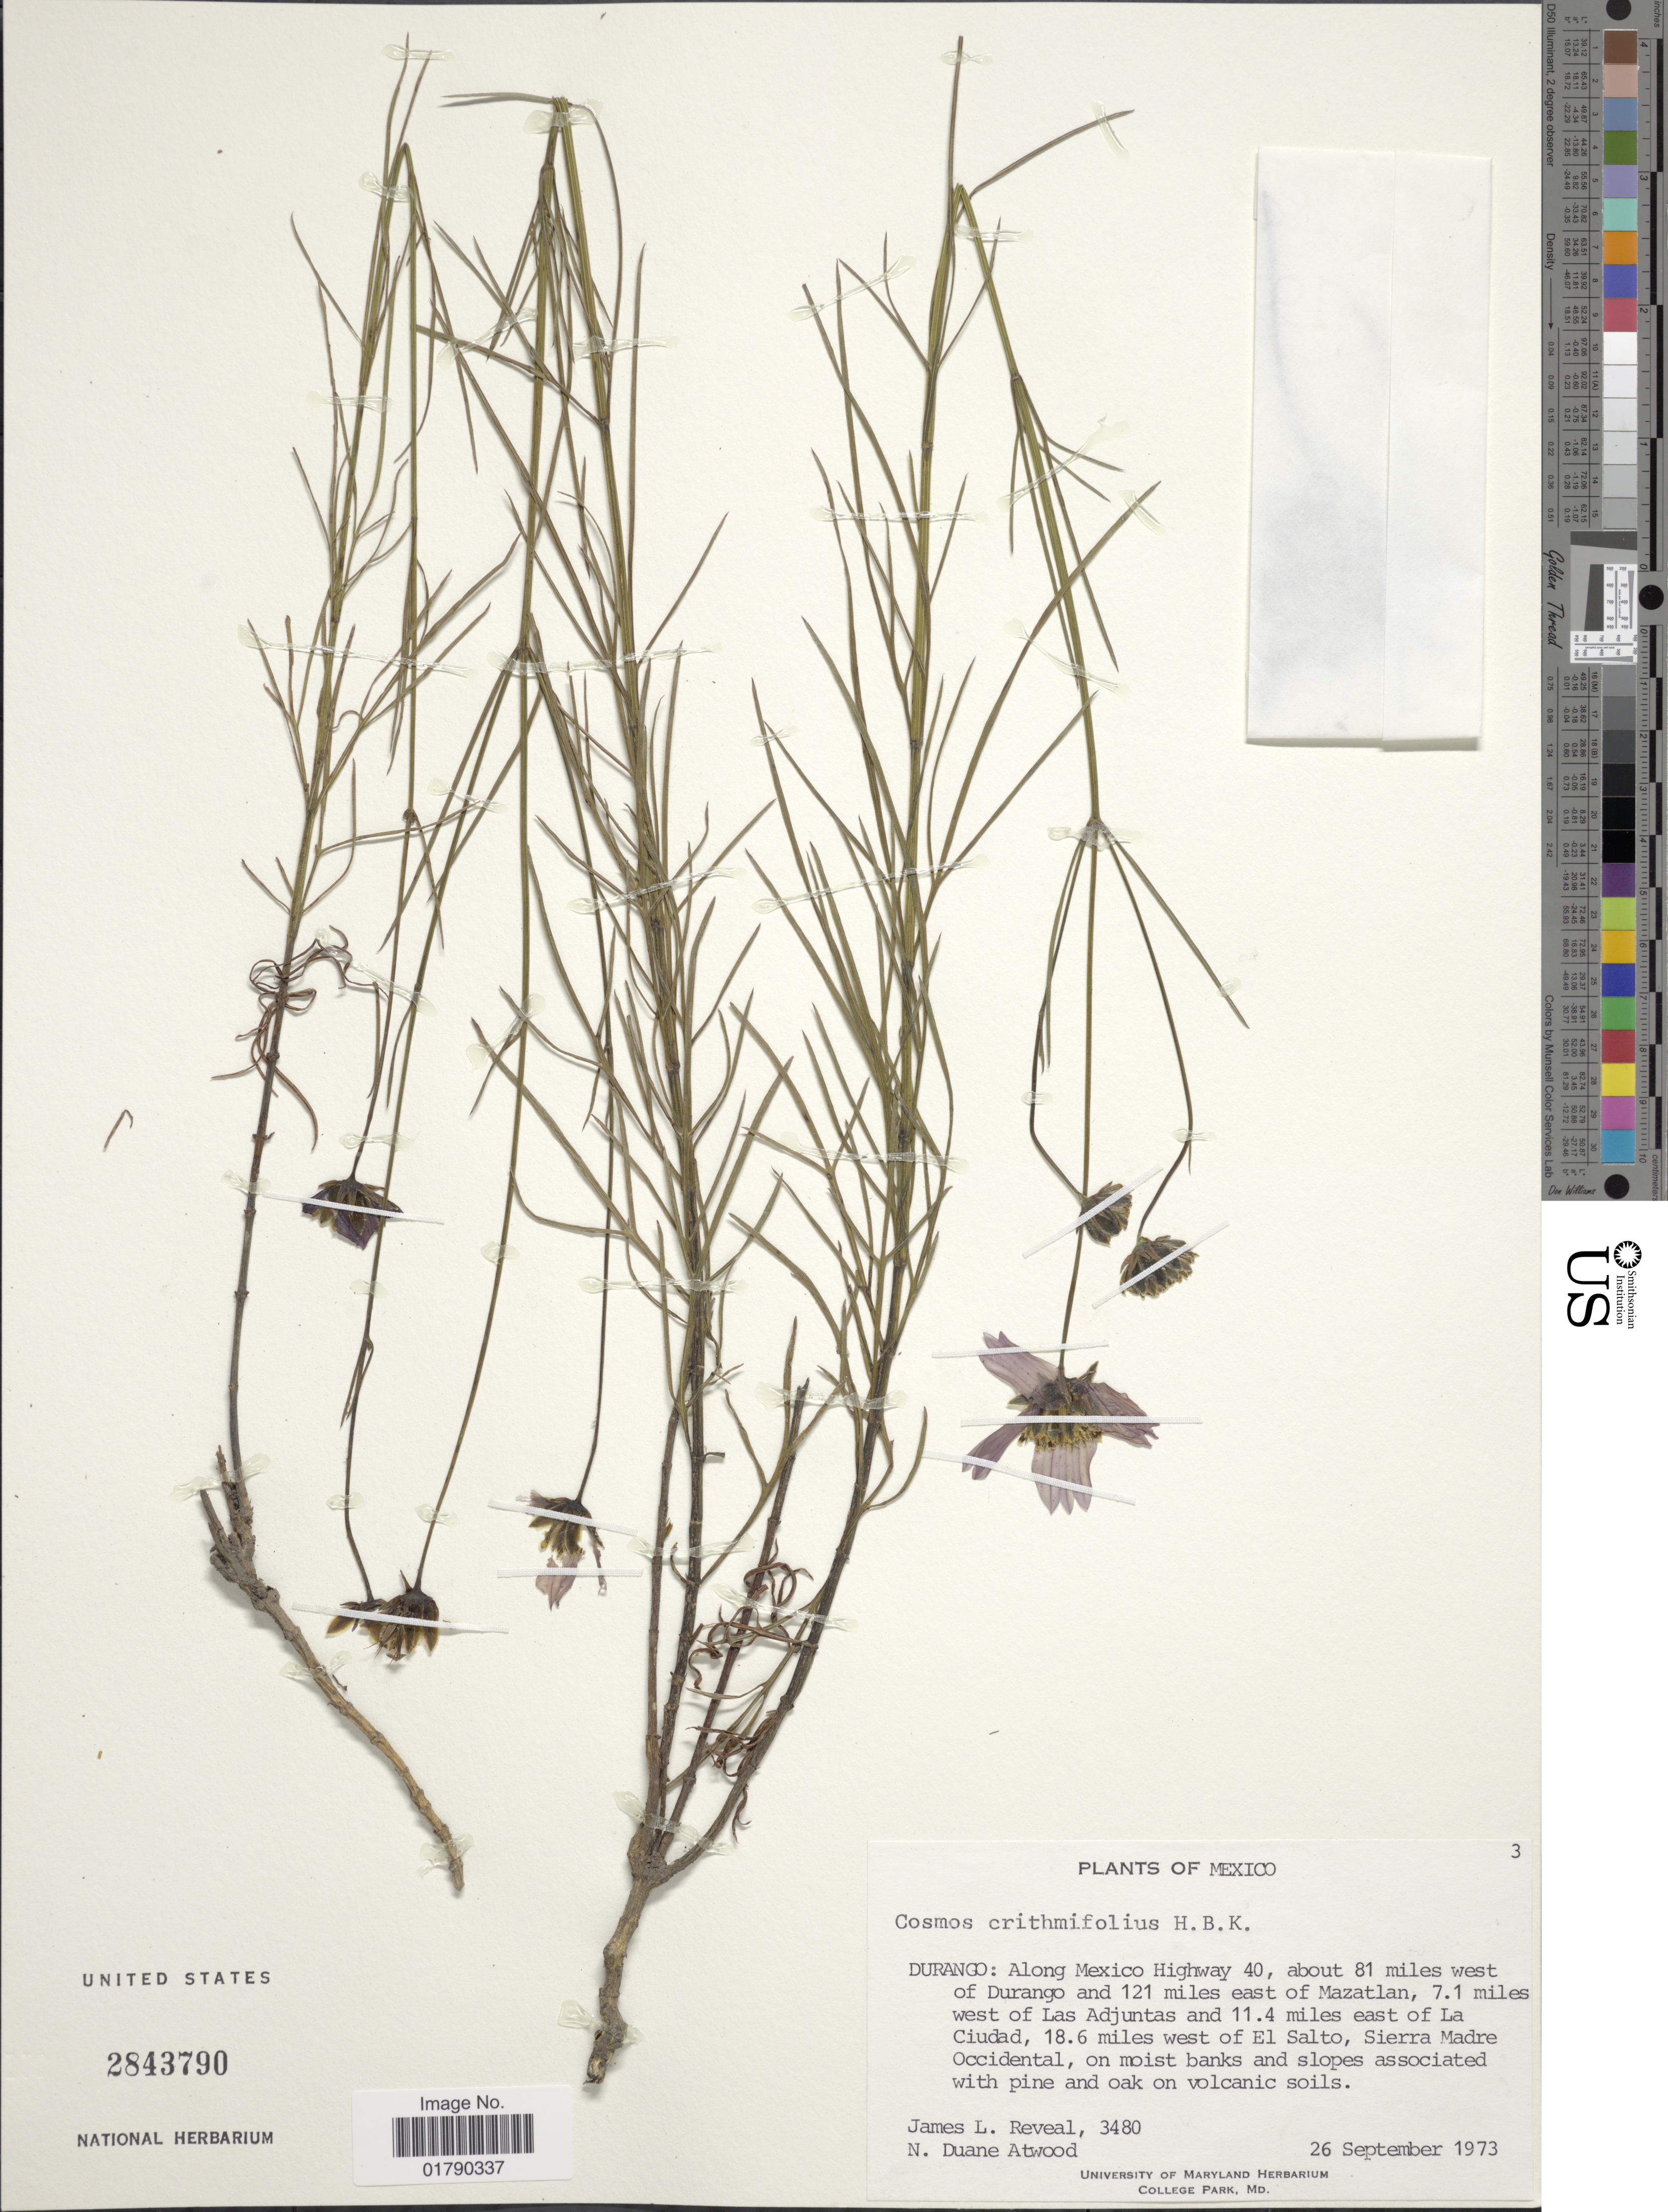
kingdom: Plantae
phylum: Tracheophyta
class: Magnoliopsida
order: Asterales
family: Asteraceae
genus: Cosmos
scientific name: Cosmos crithmifolius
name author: Kunth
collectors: J. L. Reveal & N. Atwood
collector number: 3480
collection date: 1973-09-26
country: Mexico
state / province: Durango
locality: Along Mexico Highway 40, about 81 miles west of Durango and 121 miles east of Mazatlan, 7.1 miles west of Las Adjuntas and 11.4 miles east of La Ciudad, 18.6 miles west of El Salto, Sierra Madre Occidental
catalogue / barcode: US 2843790